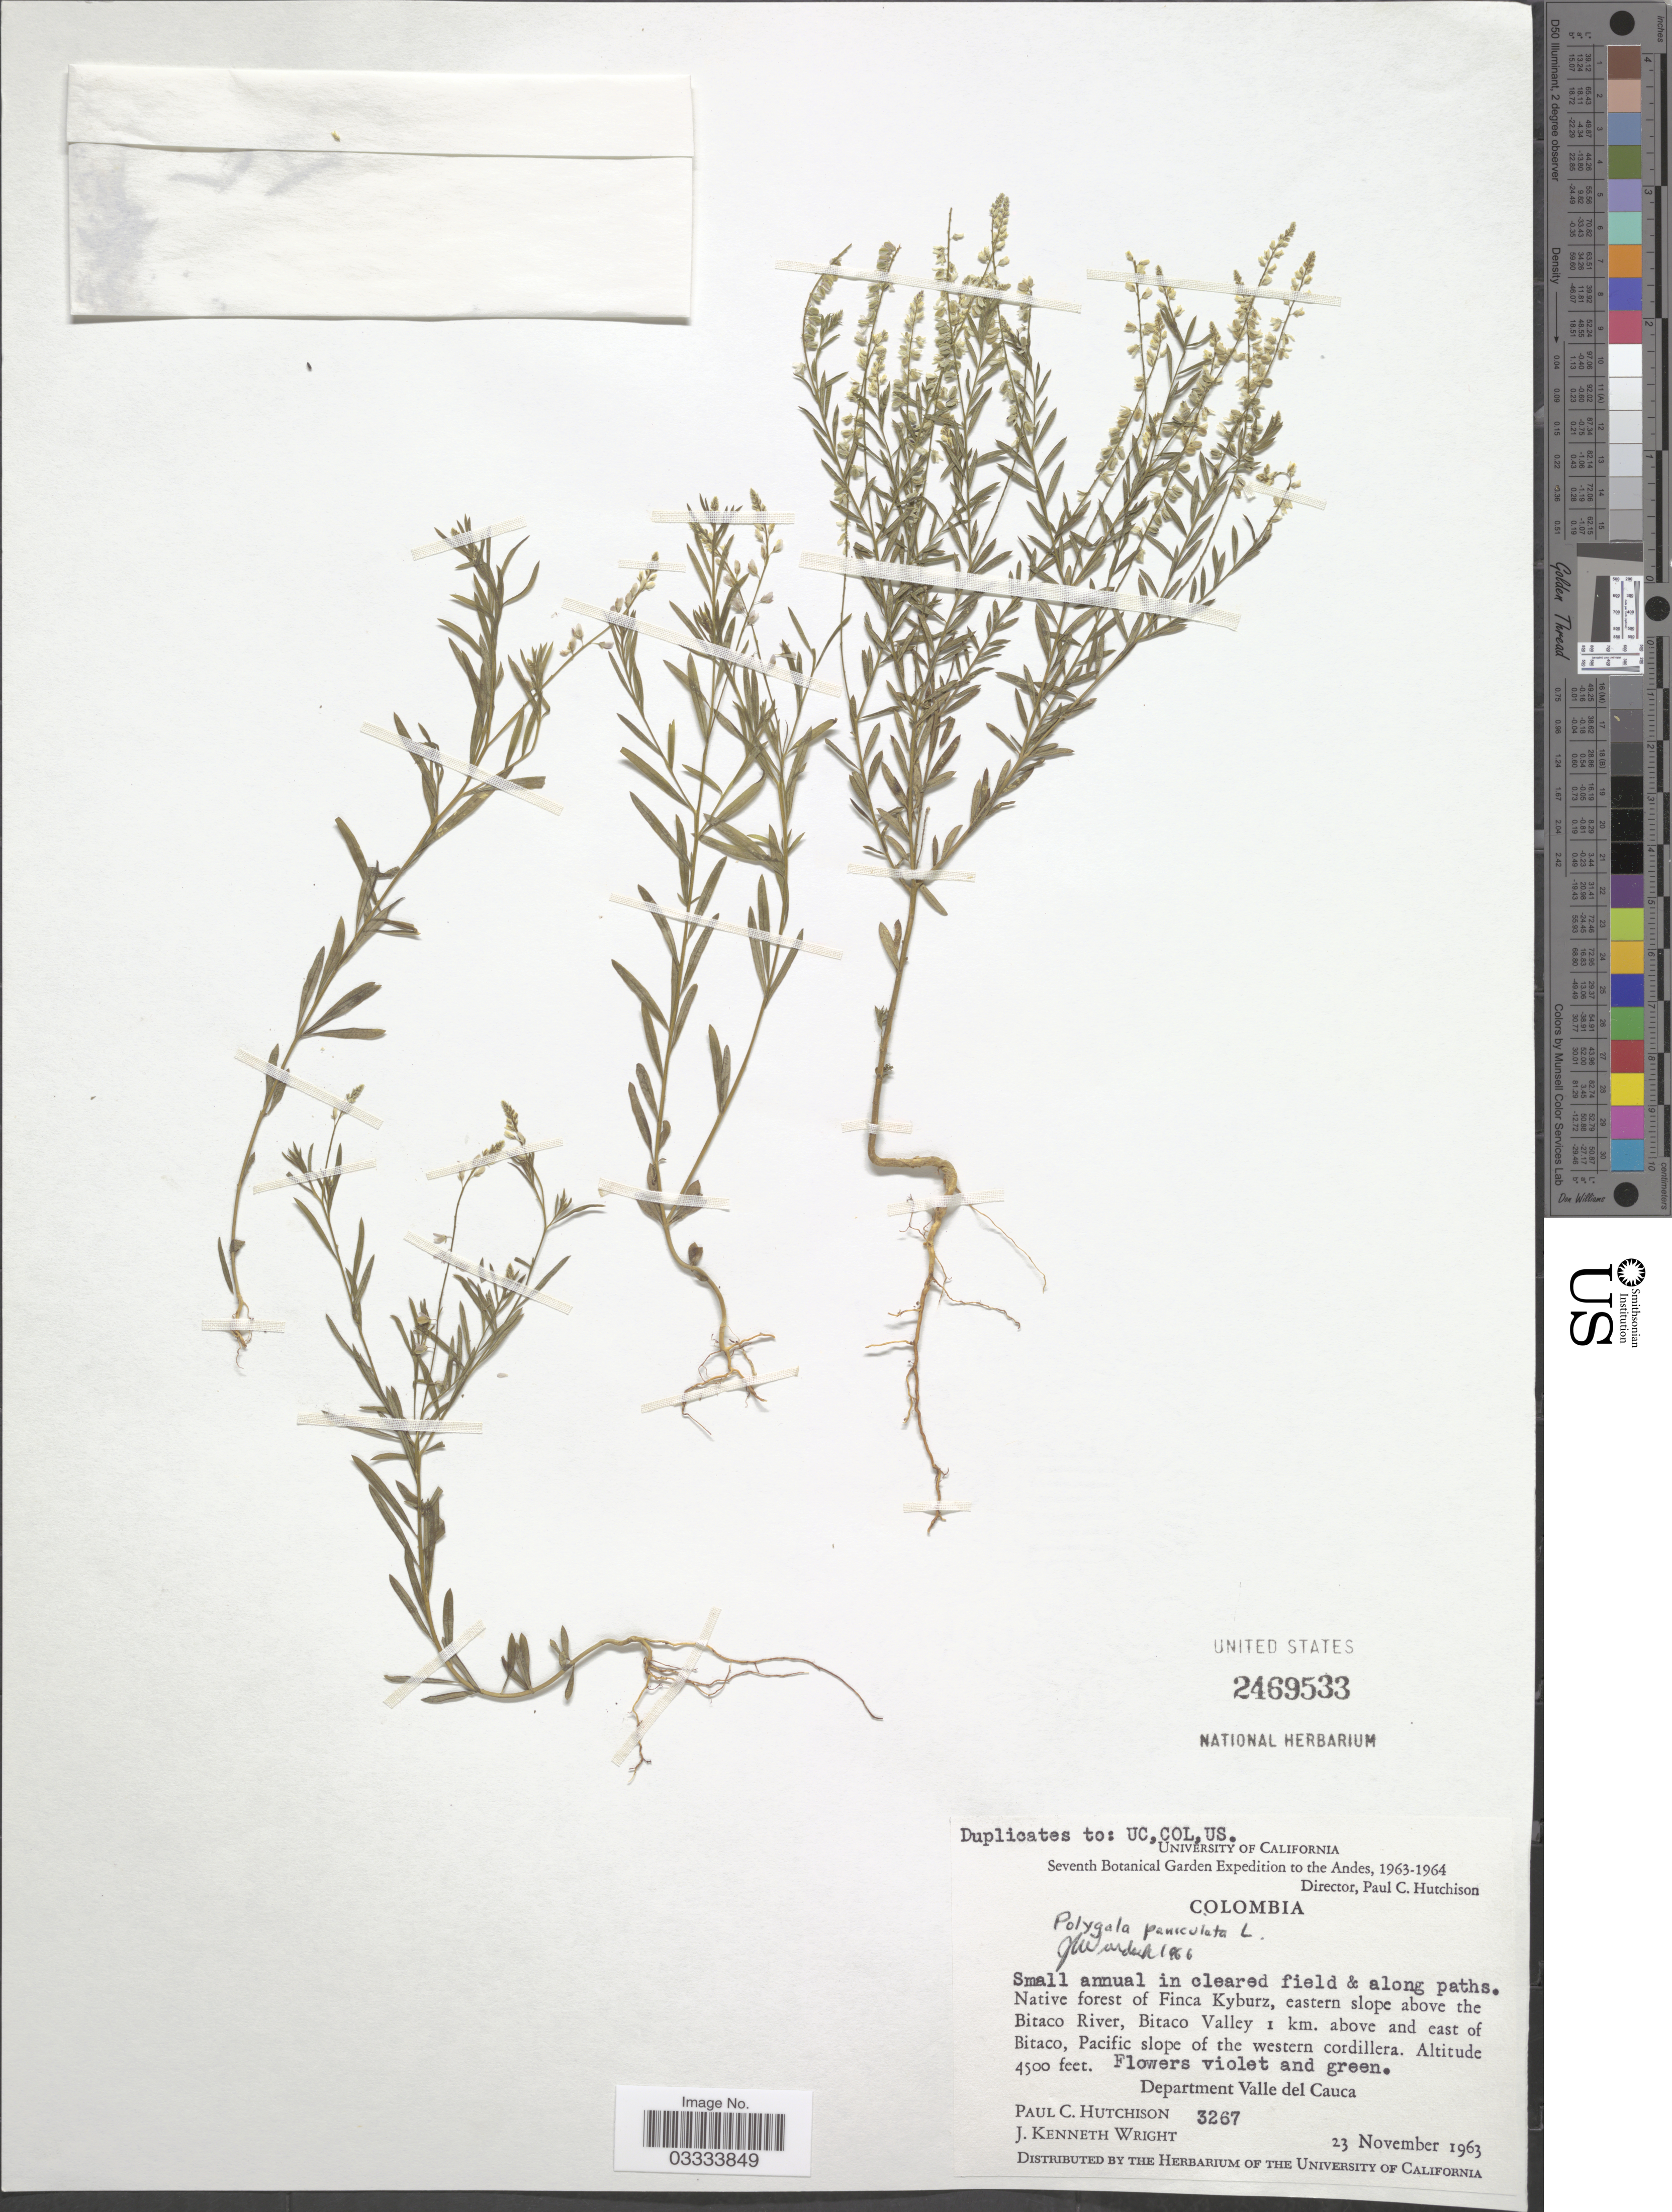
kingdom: Plantae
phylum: Tracheophyta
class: Magnoliopsida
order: Fabales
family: Polygalaceae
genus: Polygala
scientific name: Polygala paniculata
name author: L.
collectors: P. C. Hutchison & J. K. Wright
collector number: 3267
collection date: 1963-11-23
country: Colombia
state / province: Valle del Cauca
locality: Native forest of Finca Kyburz, eastern slope above the Bitaco River, Bitaco Valley 1 km. above and east of Bitaco, Pacific slope of the western cordillera. Department Valle del Cauca.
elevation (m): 1372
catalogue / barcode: US 2469533